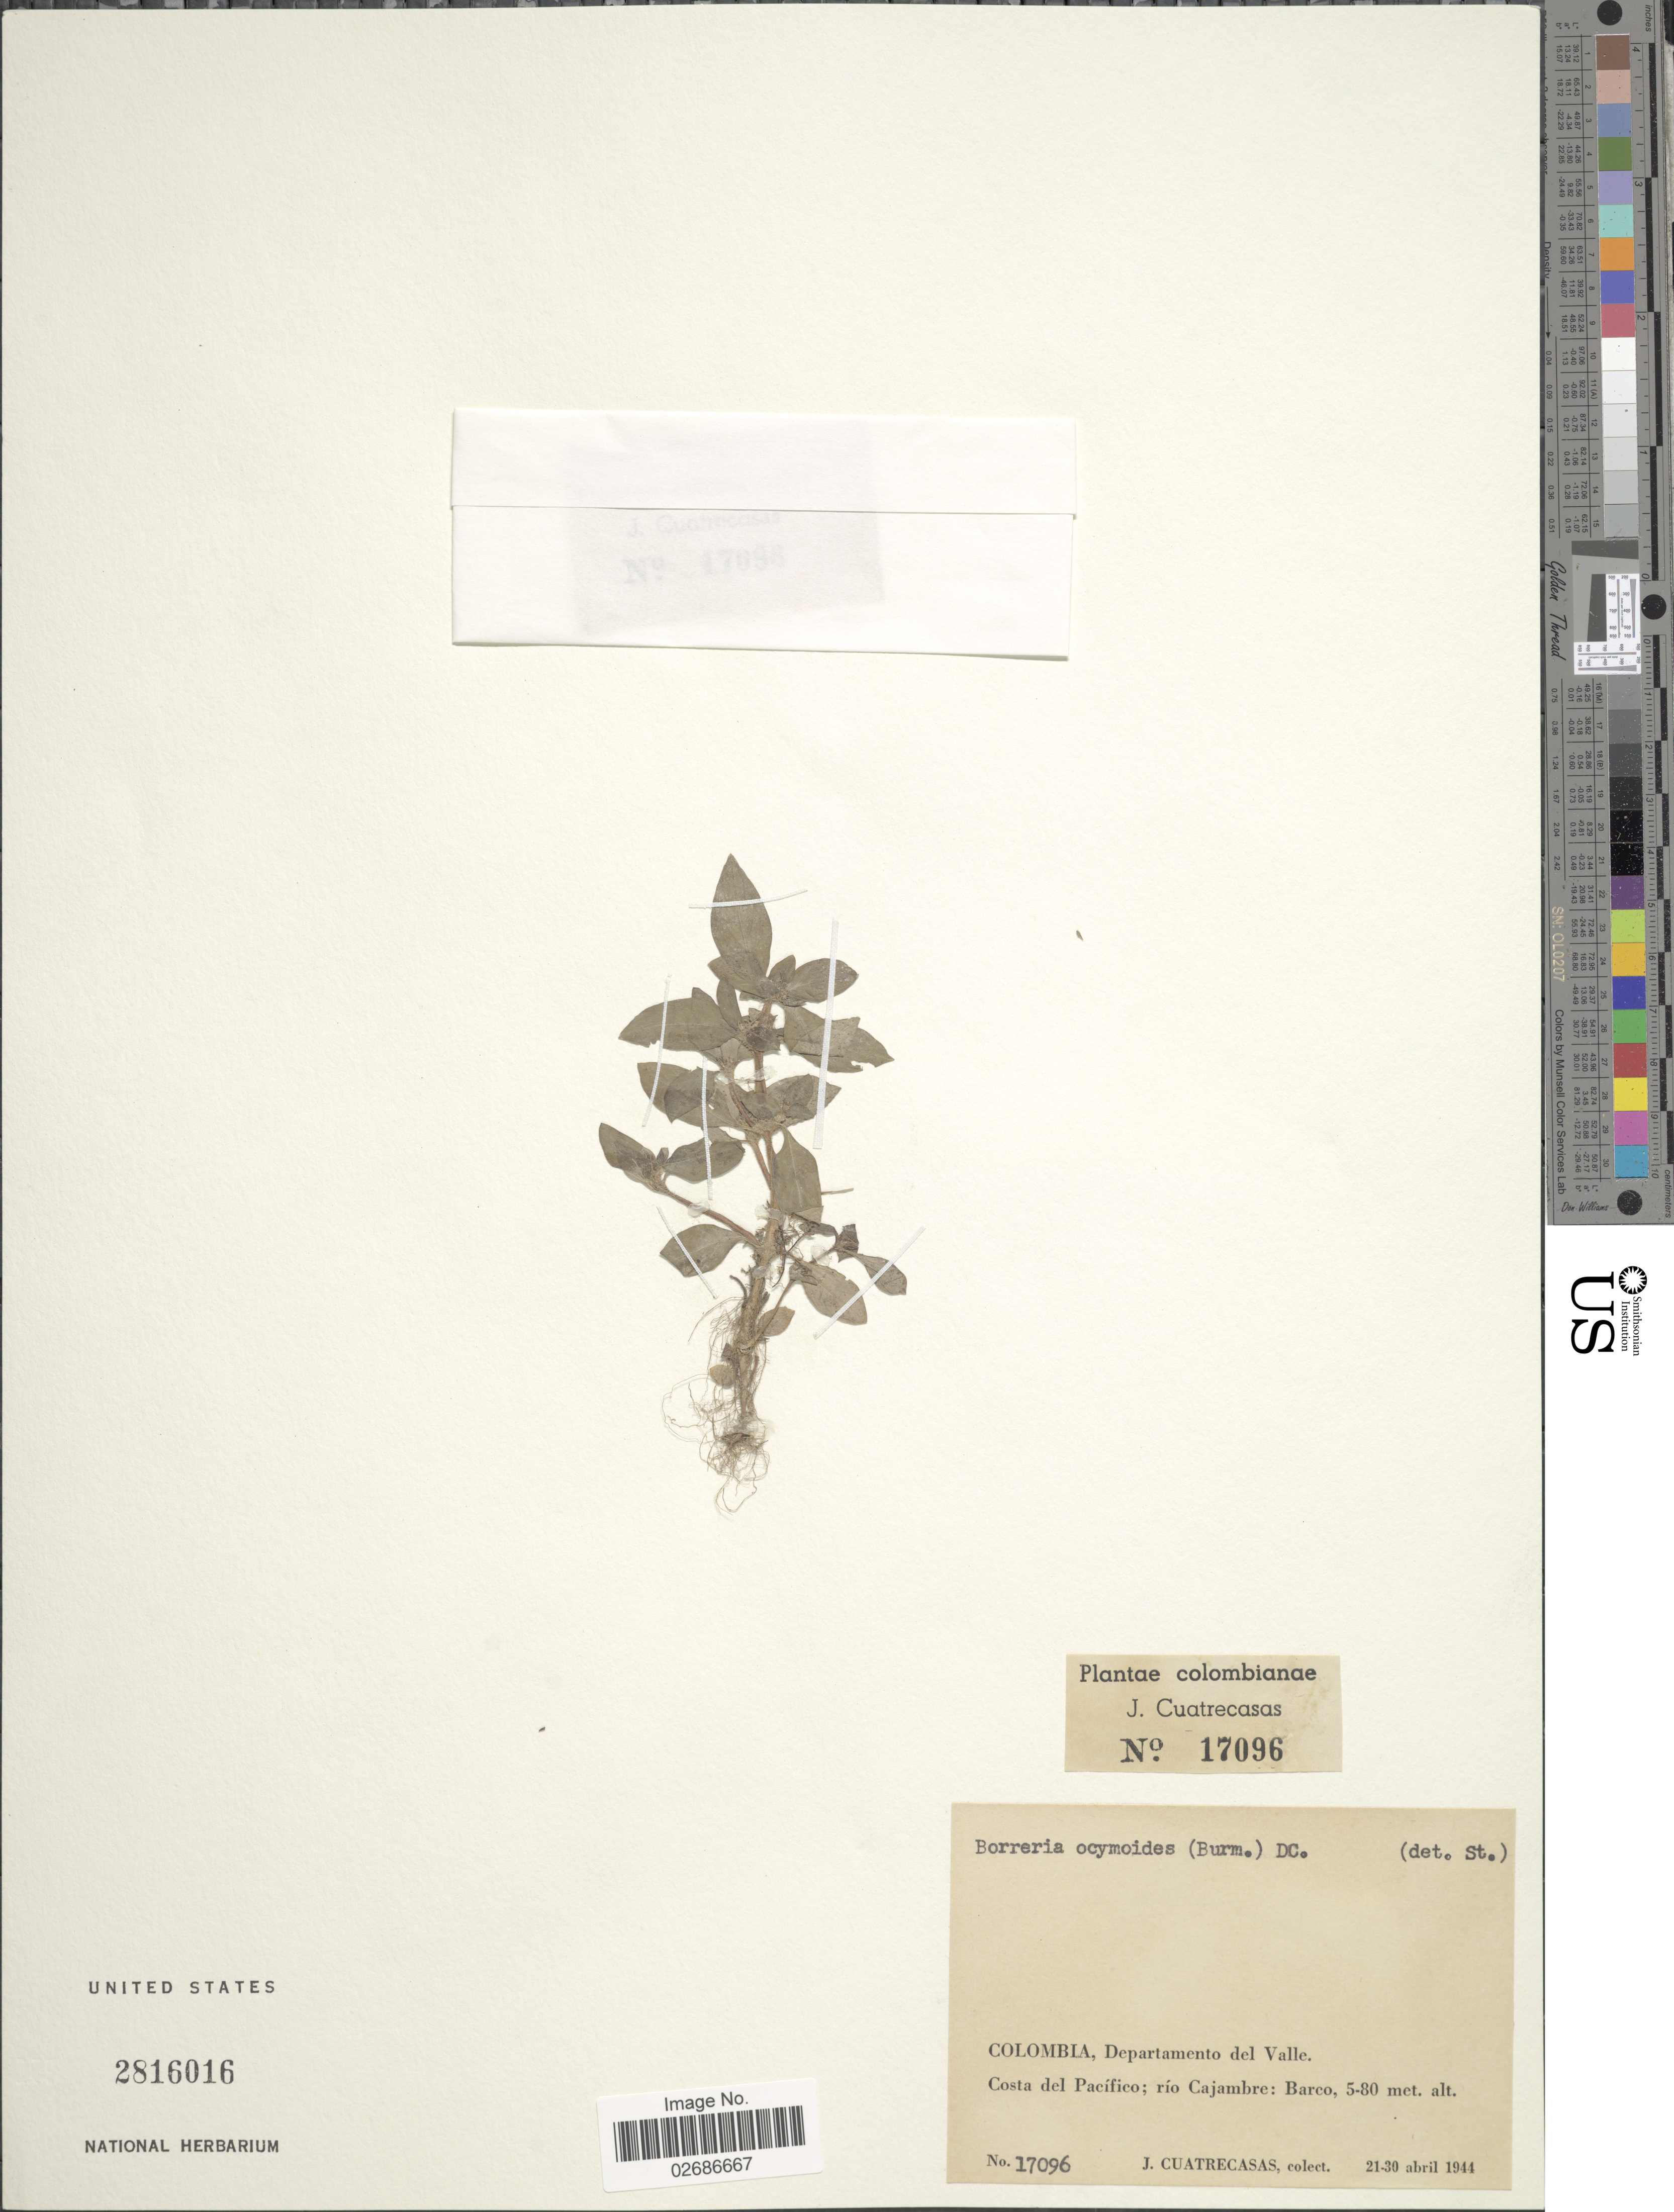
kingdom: Plantae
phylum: Tracheophyta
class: Magnoliopsida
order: Gentianales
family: Rubiaceae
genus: Borreria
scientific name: Borreria ocimoides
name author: (Burm. f.) DC.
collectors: J. Cuatrecasas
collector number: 17096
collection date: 1944-04-21/1944-04-30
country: Colombia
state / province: Valle del Cauca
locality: Departamento del Valle. Costa del Pacifico; rio Cajambre: Barco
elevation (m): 5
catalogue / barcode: US 2816016